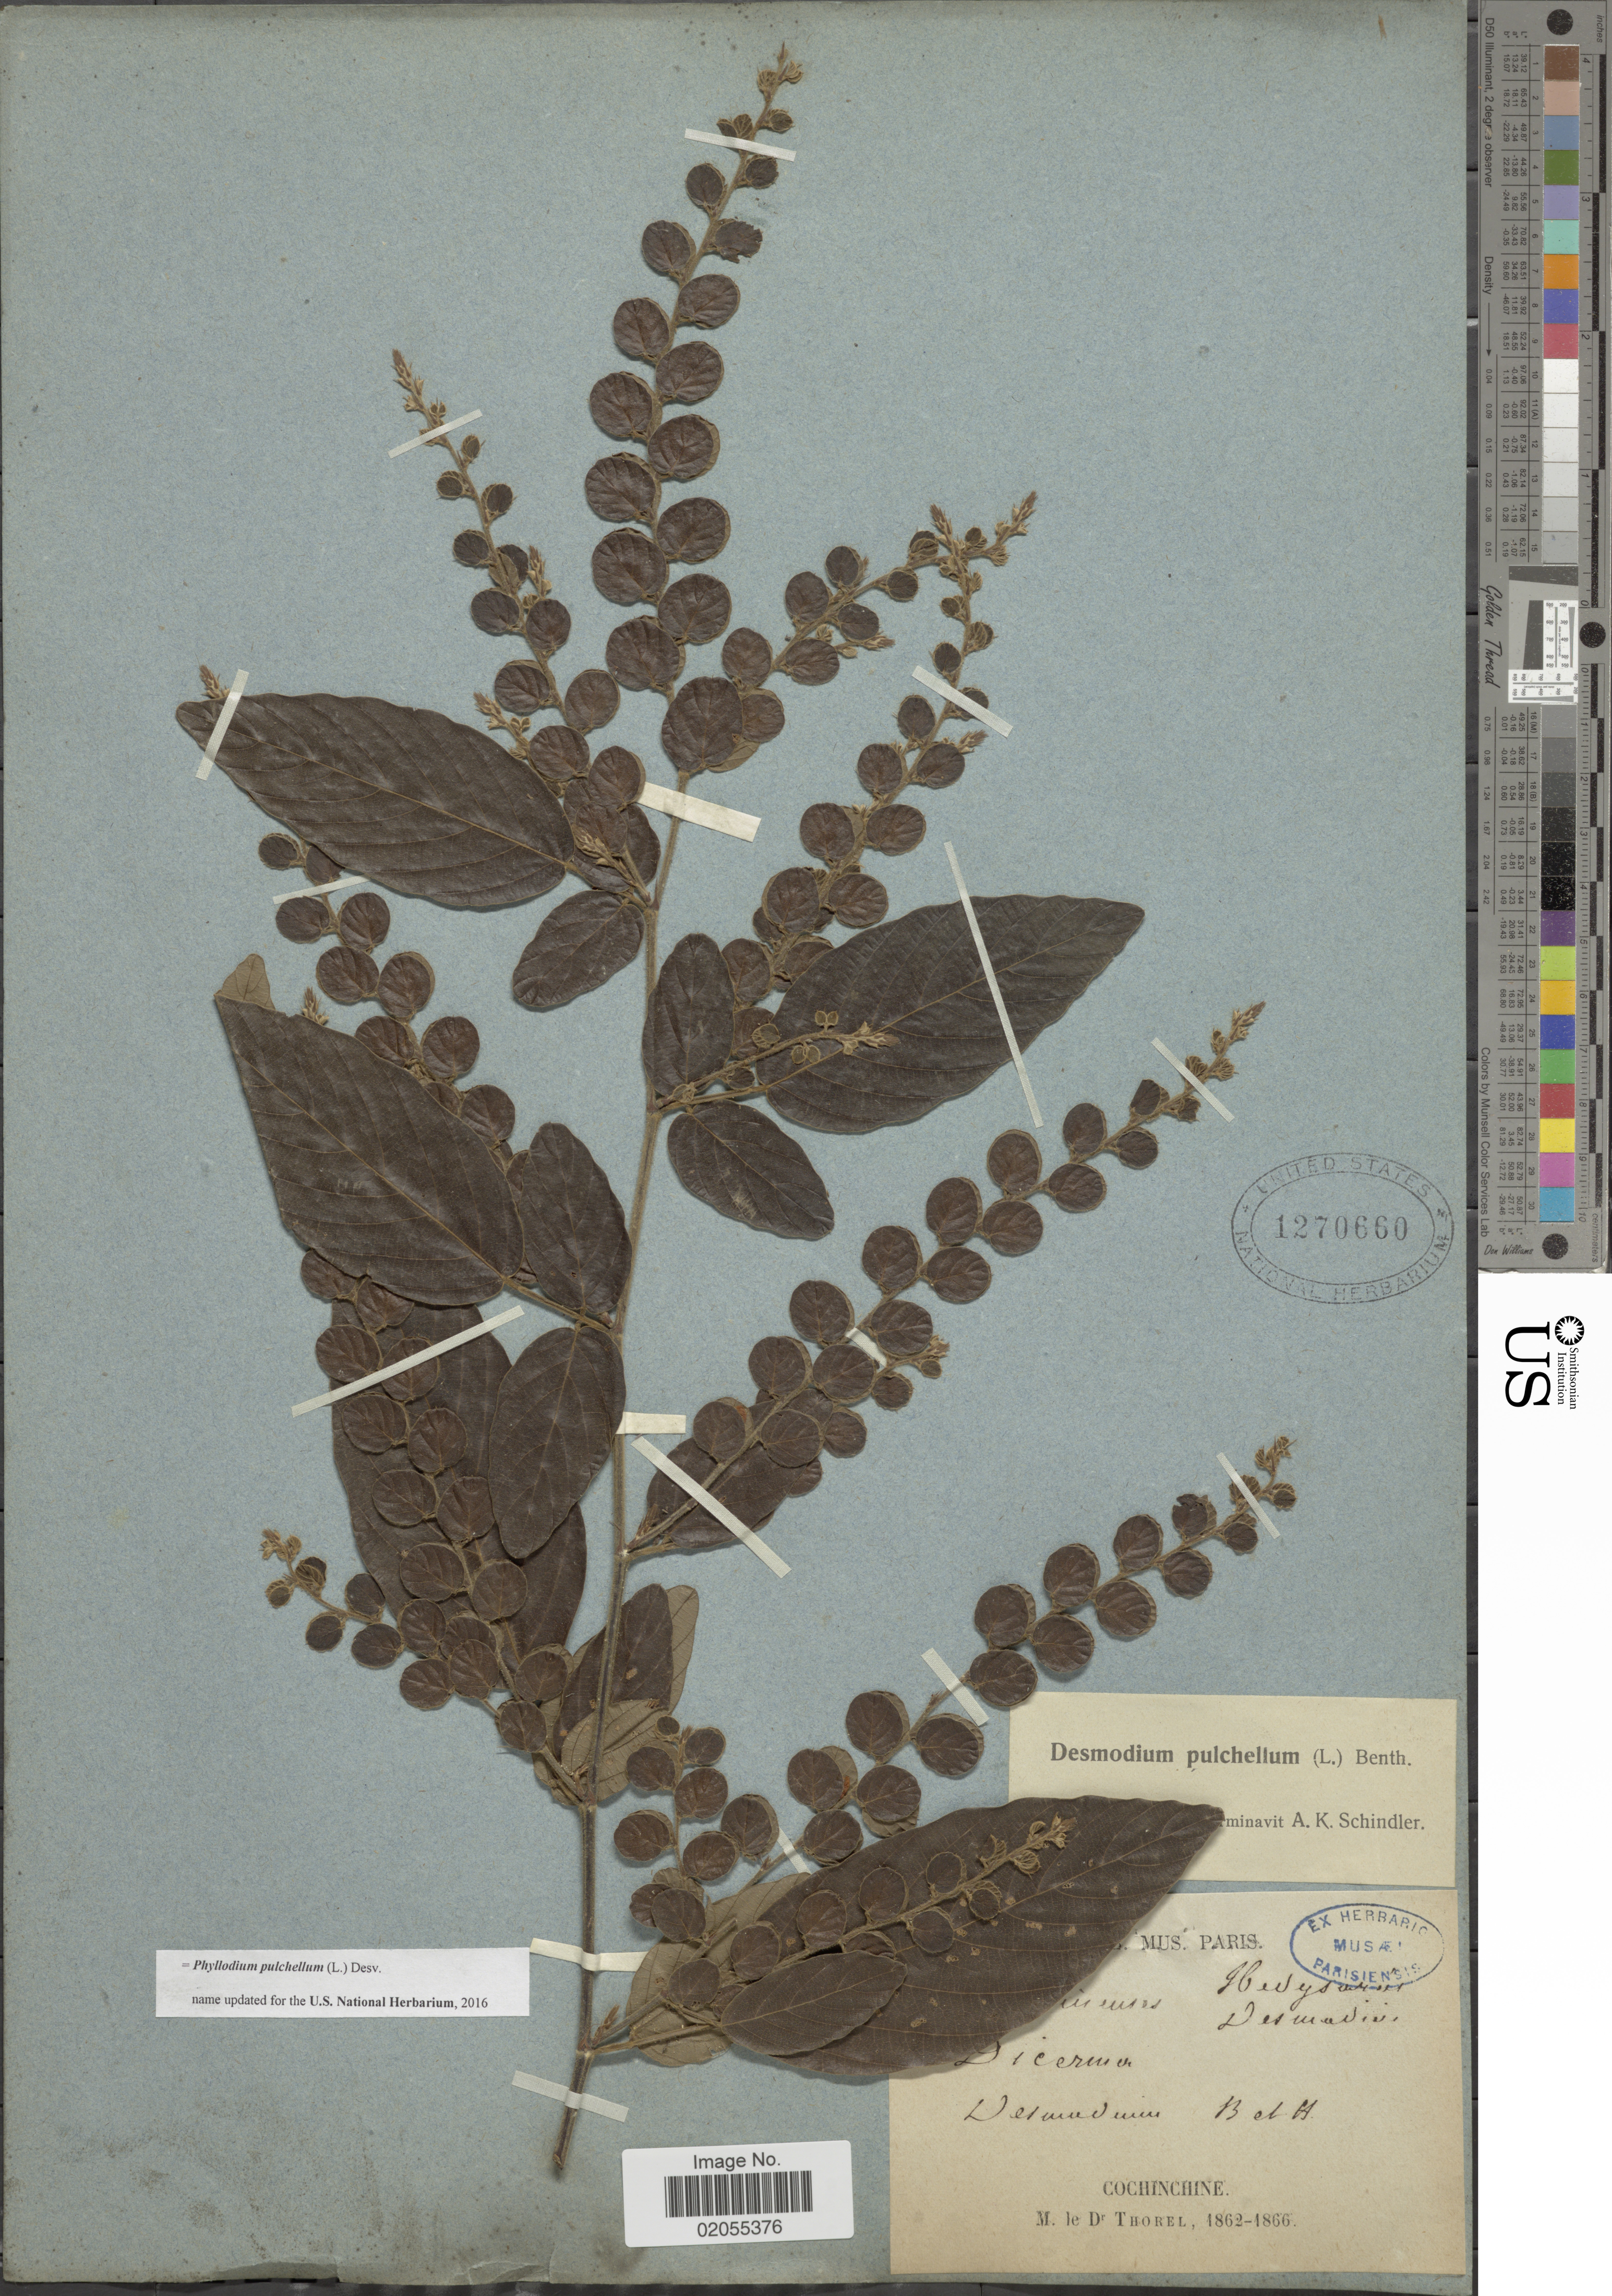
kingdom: Plantae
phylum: Tracheophyta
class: Magnoliopsida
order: Fabales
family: Fabaceae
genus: Phyllodium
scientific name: Phyllodium pulchellum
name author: (L.) Desv.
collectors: Thorel, M. "M. [=Monsieur] Thorel" DO NOT USE (error for C. Thorel)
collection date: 1862/1866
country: Vietnam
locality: Cochinchine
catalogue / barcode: US 1270660